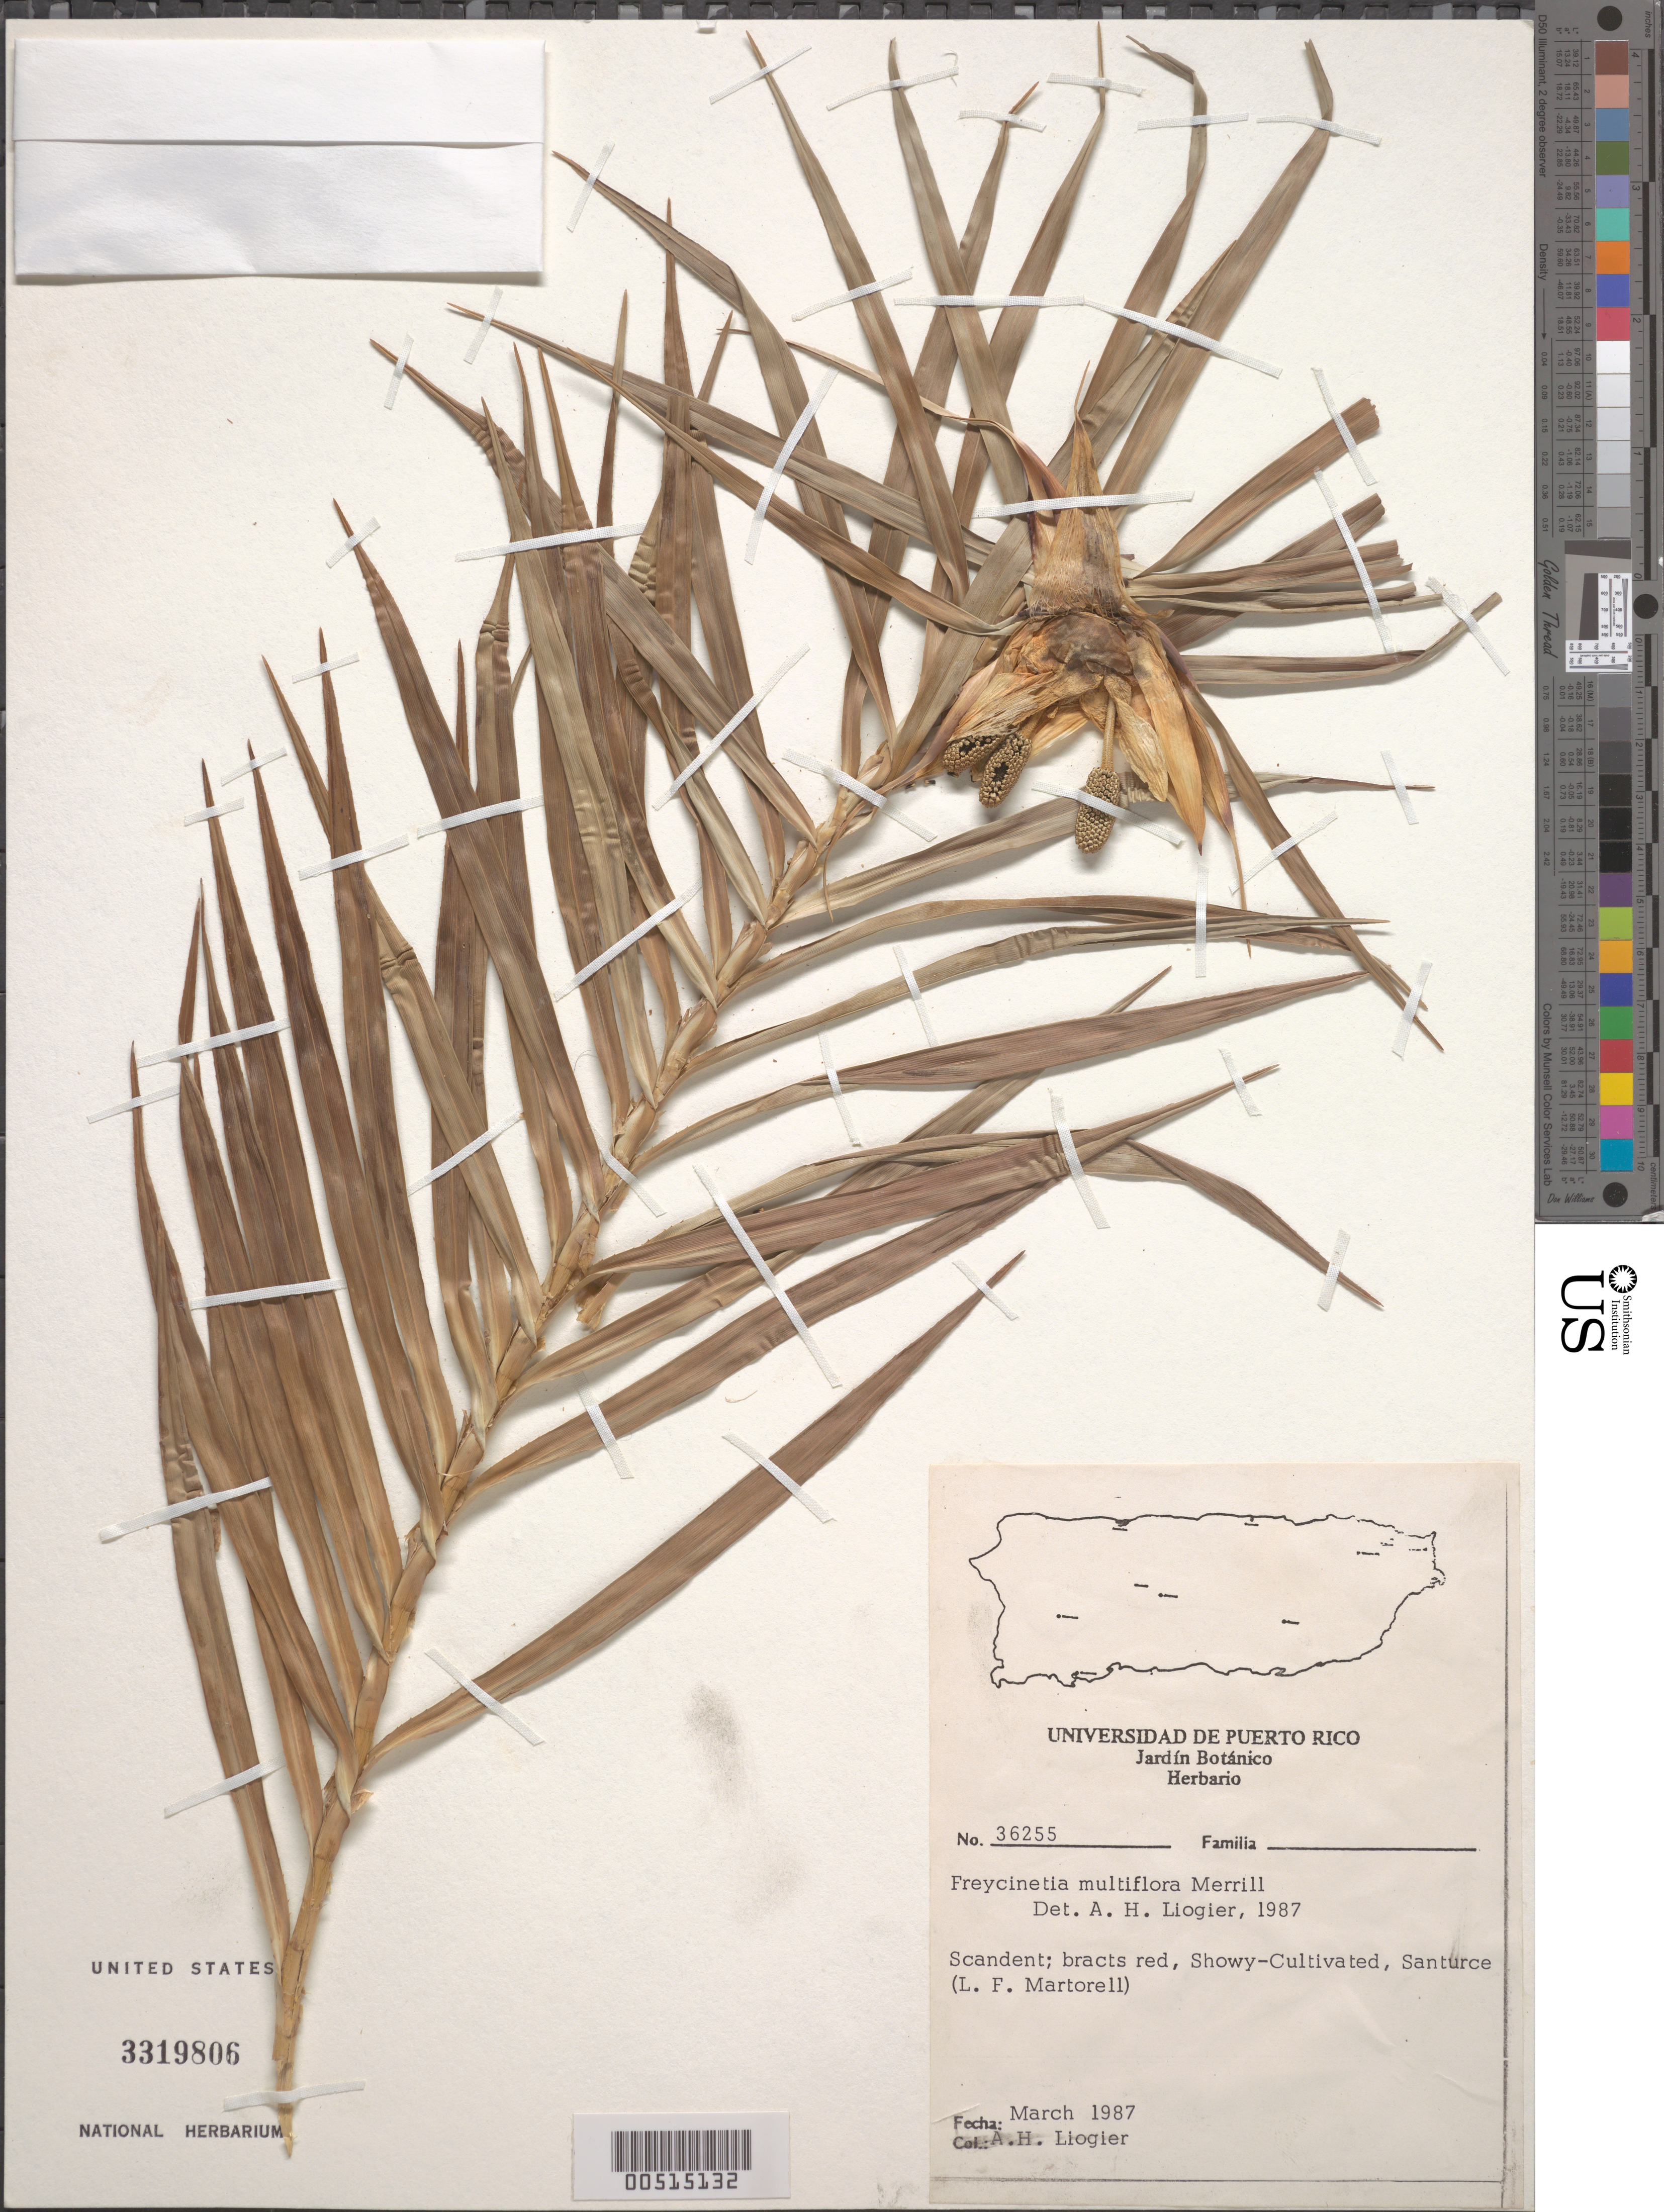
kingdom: Plantae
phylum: Tracheophyta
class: Liliopsida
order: Pandanales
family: Pandanaceae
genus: Freycinetia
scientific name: Freycinetia multiflora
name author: Merr.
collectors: A. H. Liogier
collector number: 36255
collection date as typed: Mar 1987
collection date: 1987-03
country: Puerto Rico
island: Greater Antilles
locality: Santurce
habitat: cultivated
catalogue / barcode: US 3319806